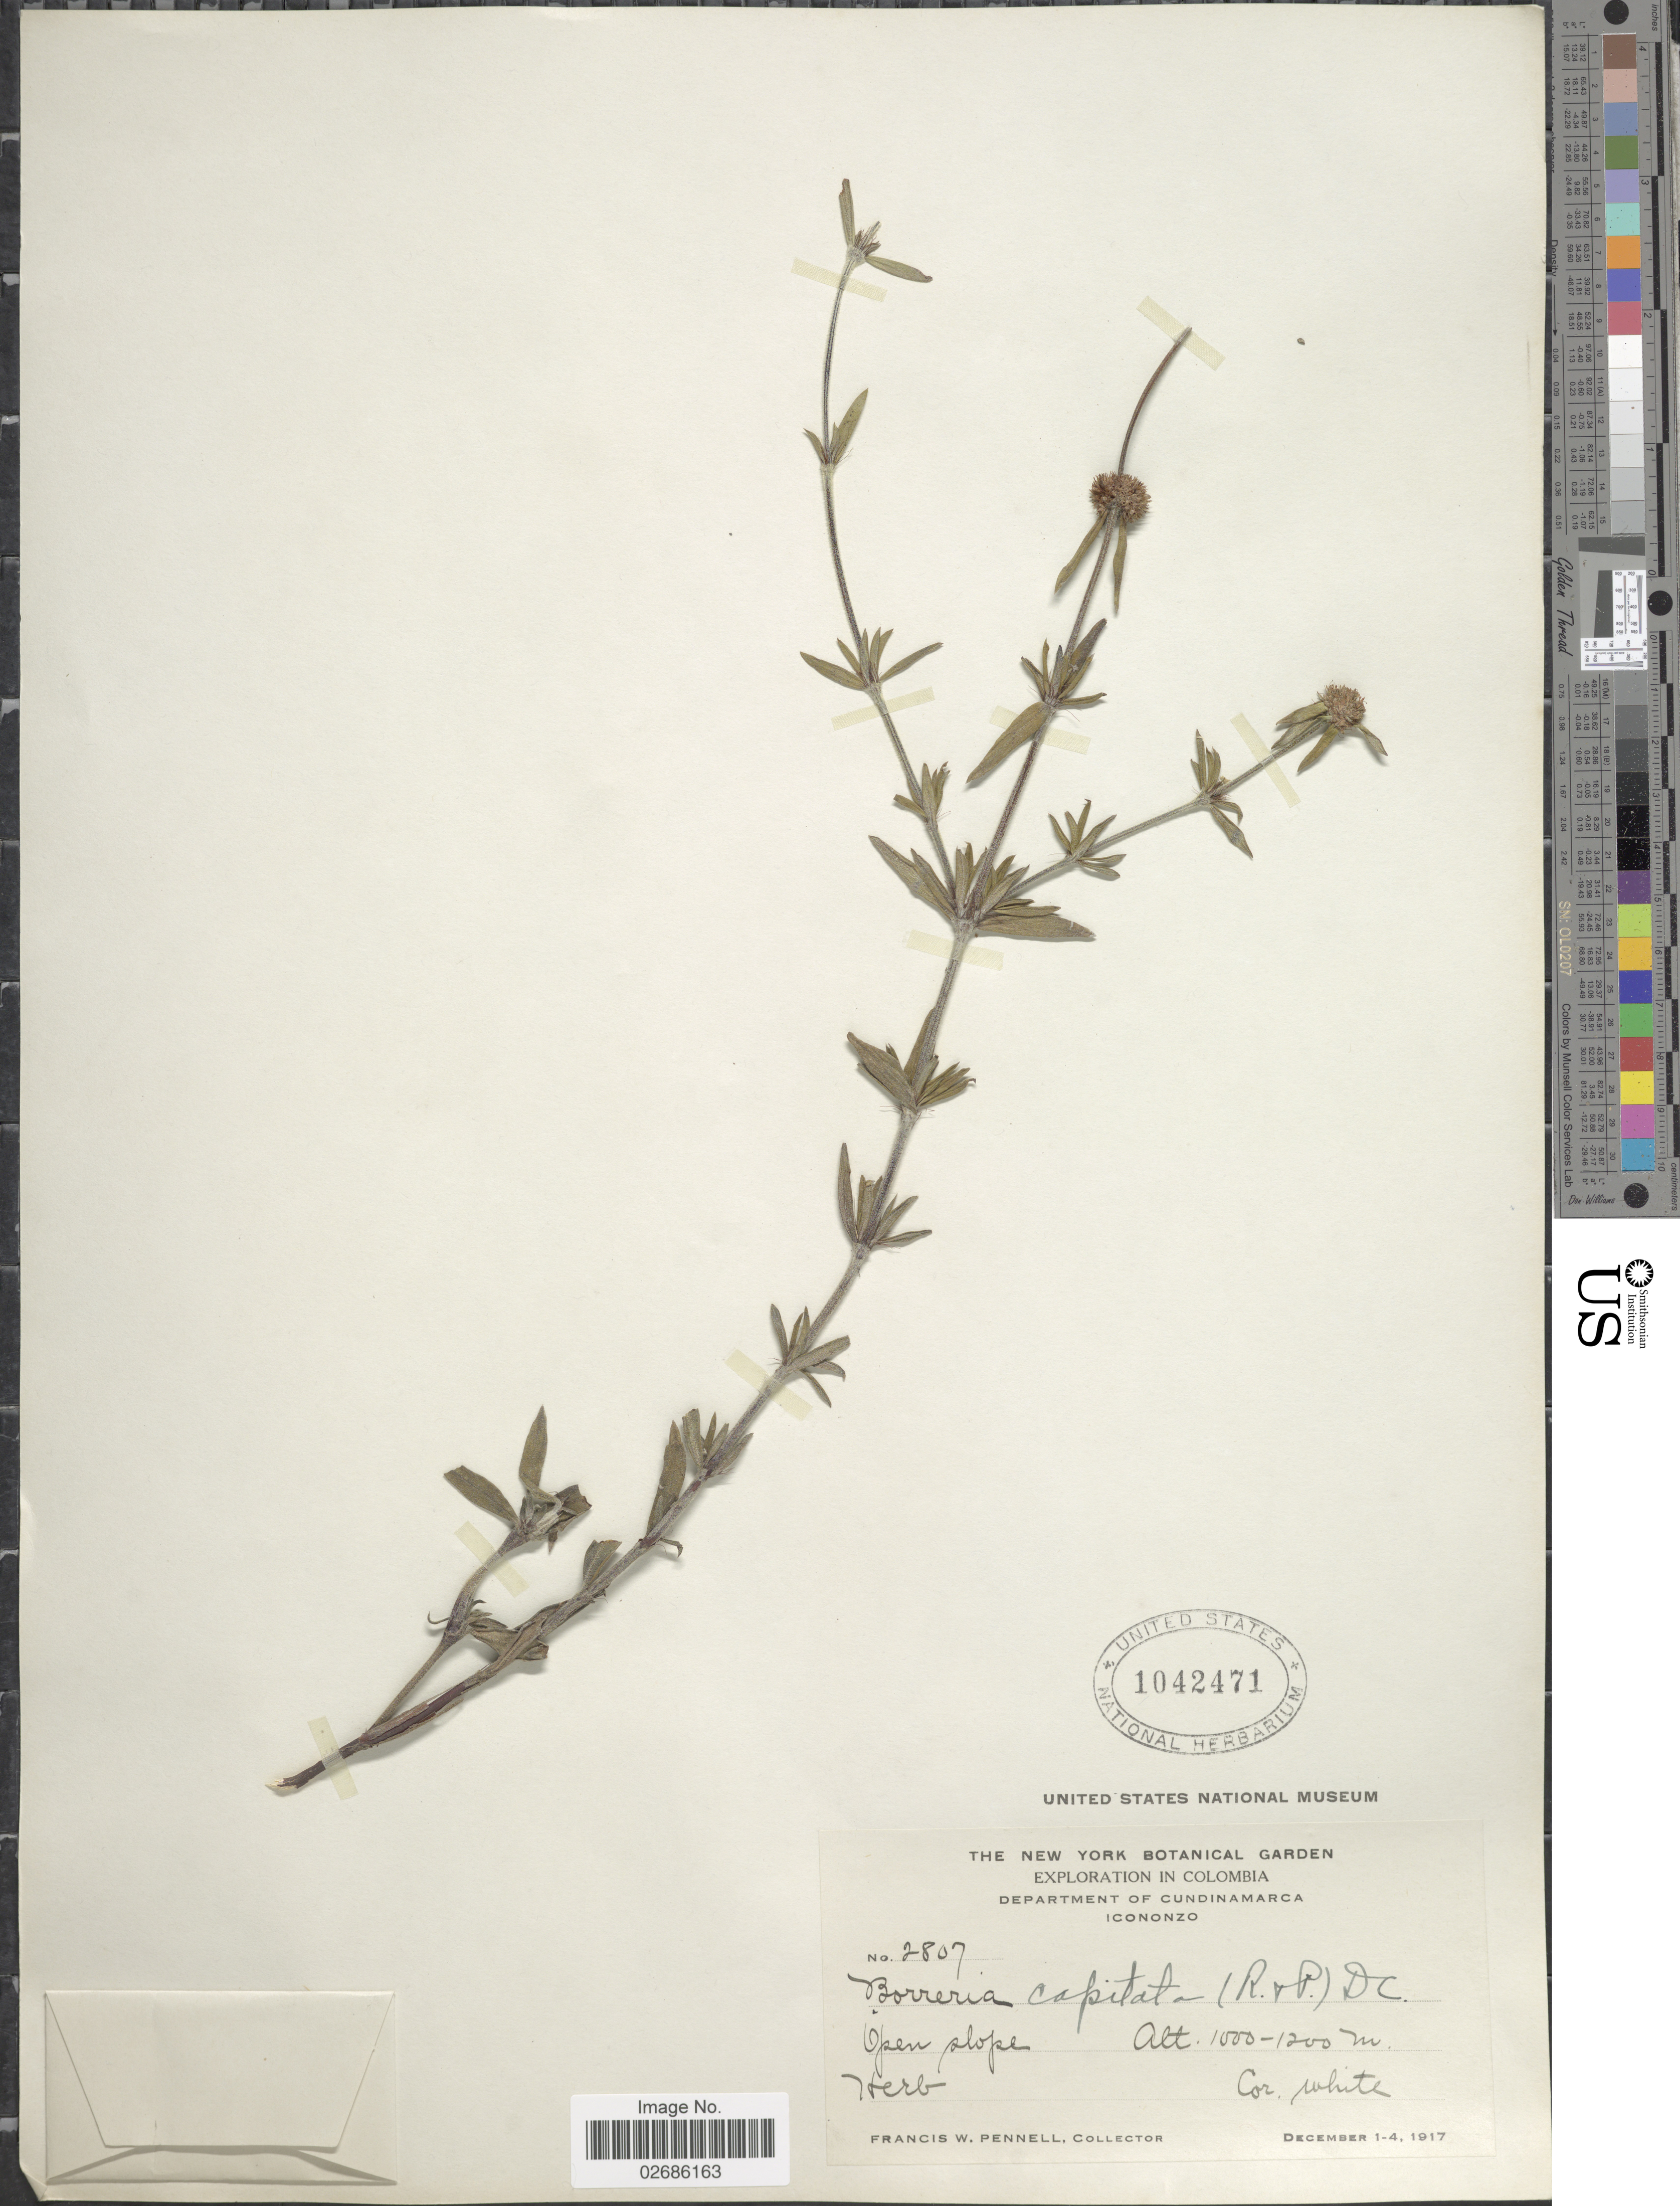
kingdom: Plantae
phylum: Tracheophyta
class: Magnoliopsida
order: Gentianales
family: Rubiaceae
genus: Borreria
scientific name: Borreria capitata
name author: (Ruiz & Pav.) DC.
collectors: F. W. Pennell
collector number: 2807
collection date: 1917-12-01/1917-12-04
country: Colombia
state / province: Cundinamarca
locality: Department of Cundinamarca. Icononzo.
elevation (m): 1000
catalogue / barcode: US 1042471